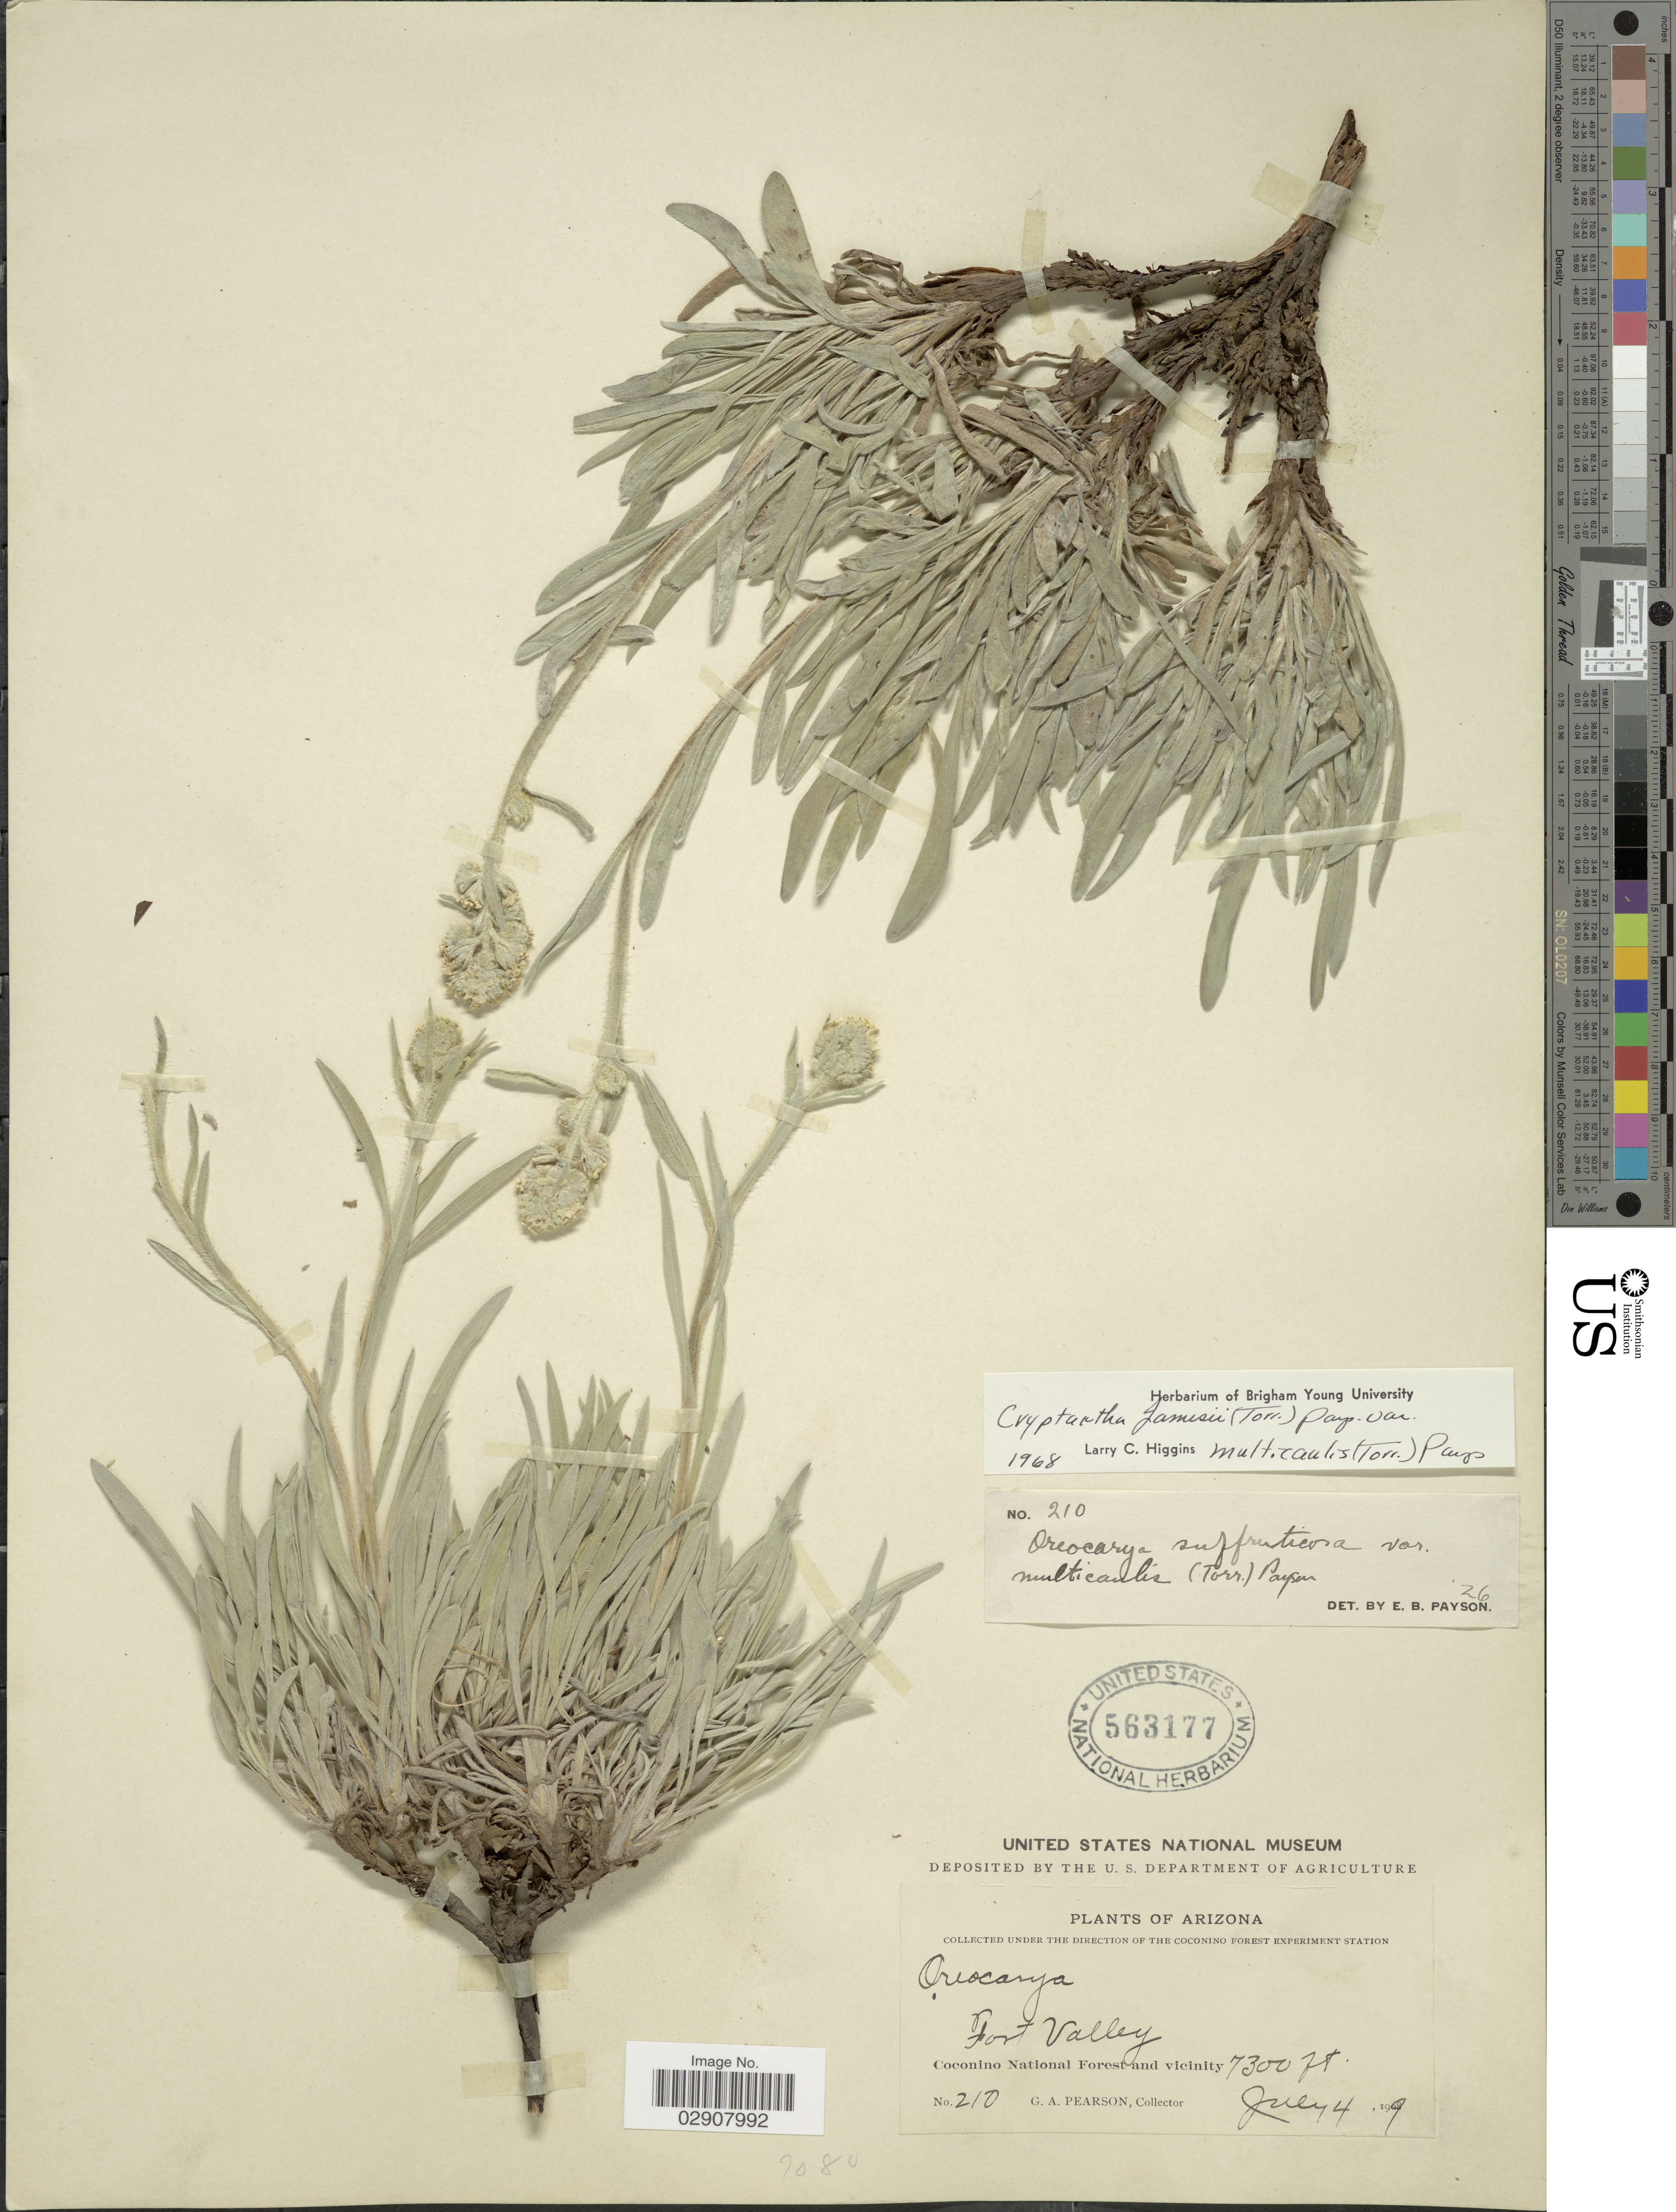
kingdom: Plantae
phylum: Tracheophyta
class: Magnoliopsida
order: Boraginales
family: Boraginaceae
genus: Cryptantha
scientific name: Cryptantha jamesii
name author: (Torr.) Payson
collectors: G. Pearson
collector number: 210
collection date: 1909-07-04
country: United States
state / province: Arizona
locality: Fort Valley, Coconino National Forest and vicinity.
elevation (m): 2225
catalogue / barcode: US 563177